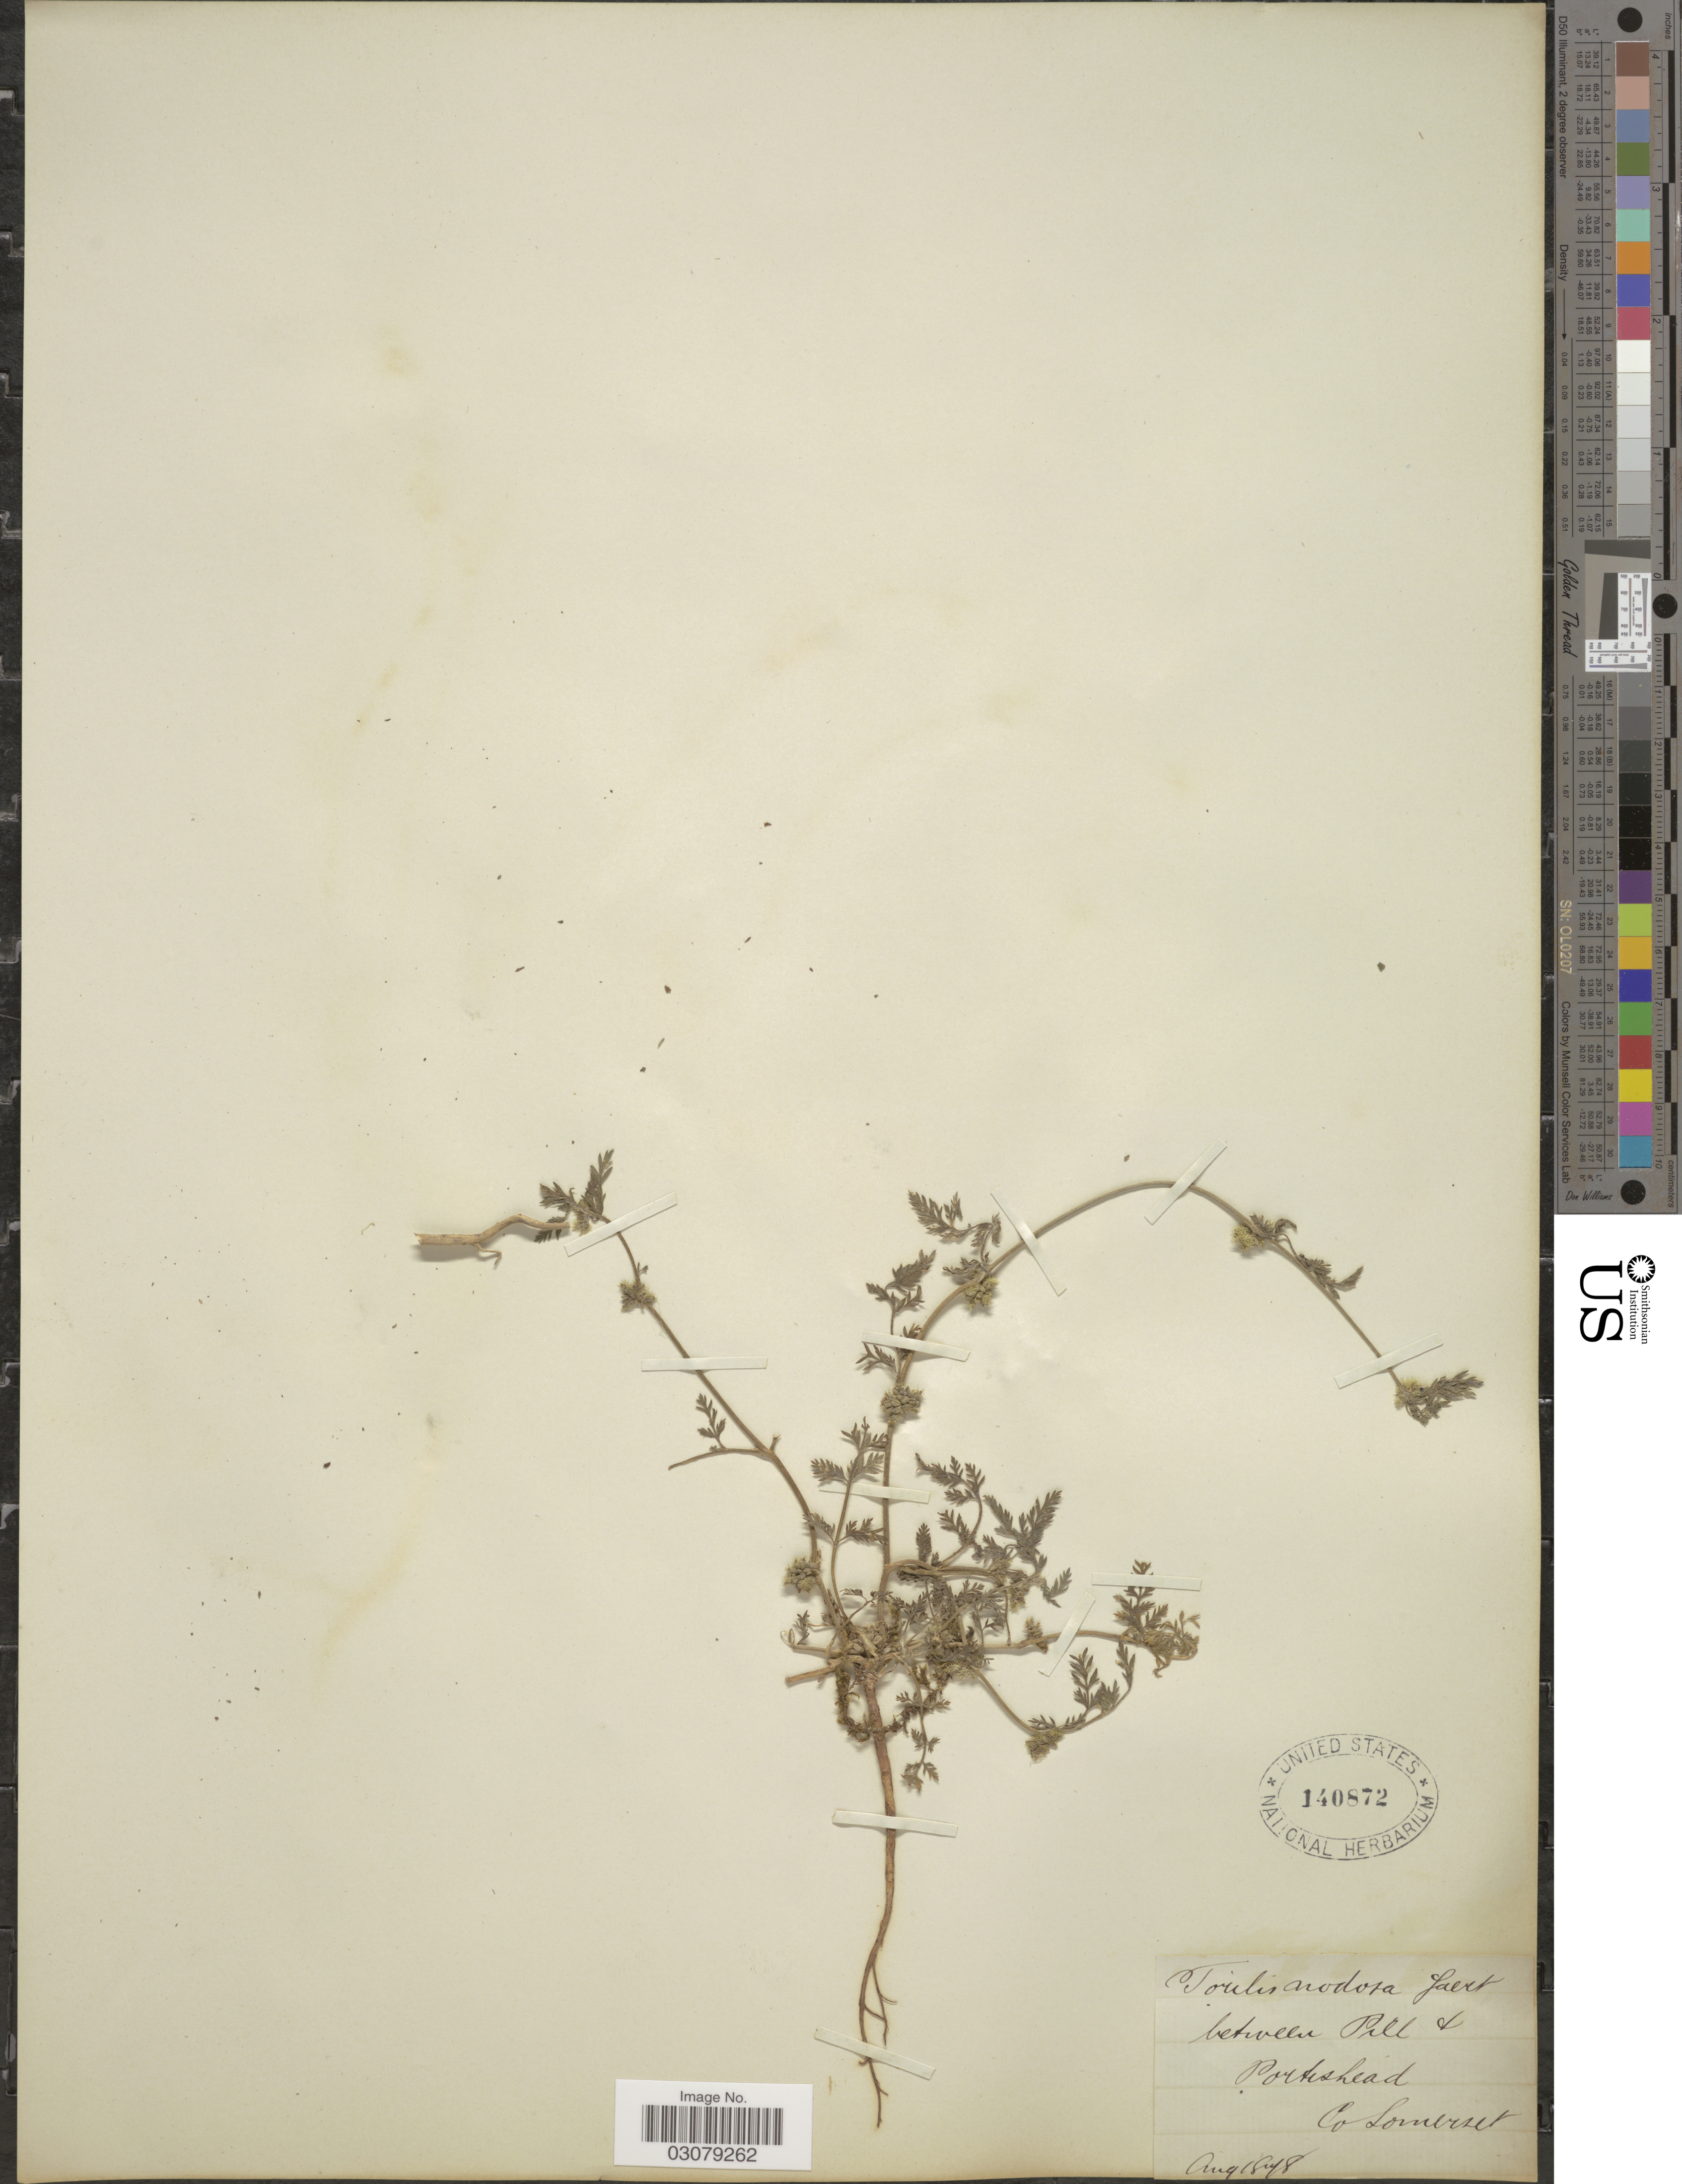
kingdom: Plantae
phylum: Tracheophyta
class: Magnoliopsida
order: Apiales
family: Apiaceae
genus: Torilis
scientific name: Torilis nodosa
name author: (L.) Gaertn.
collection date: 1898-08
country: United Kingdom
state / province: England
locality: Between Pill + Portishead. Co Somerset.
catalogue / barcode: US 140872